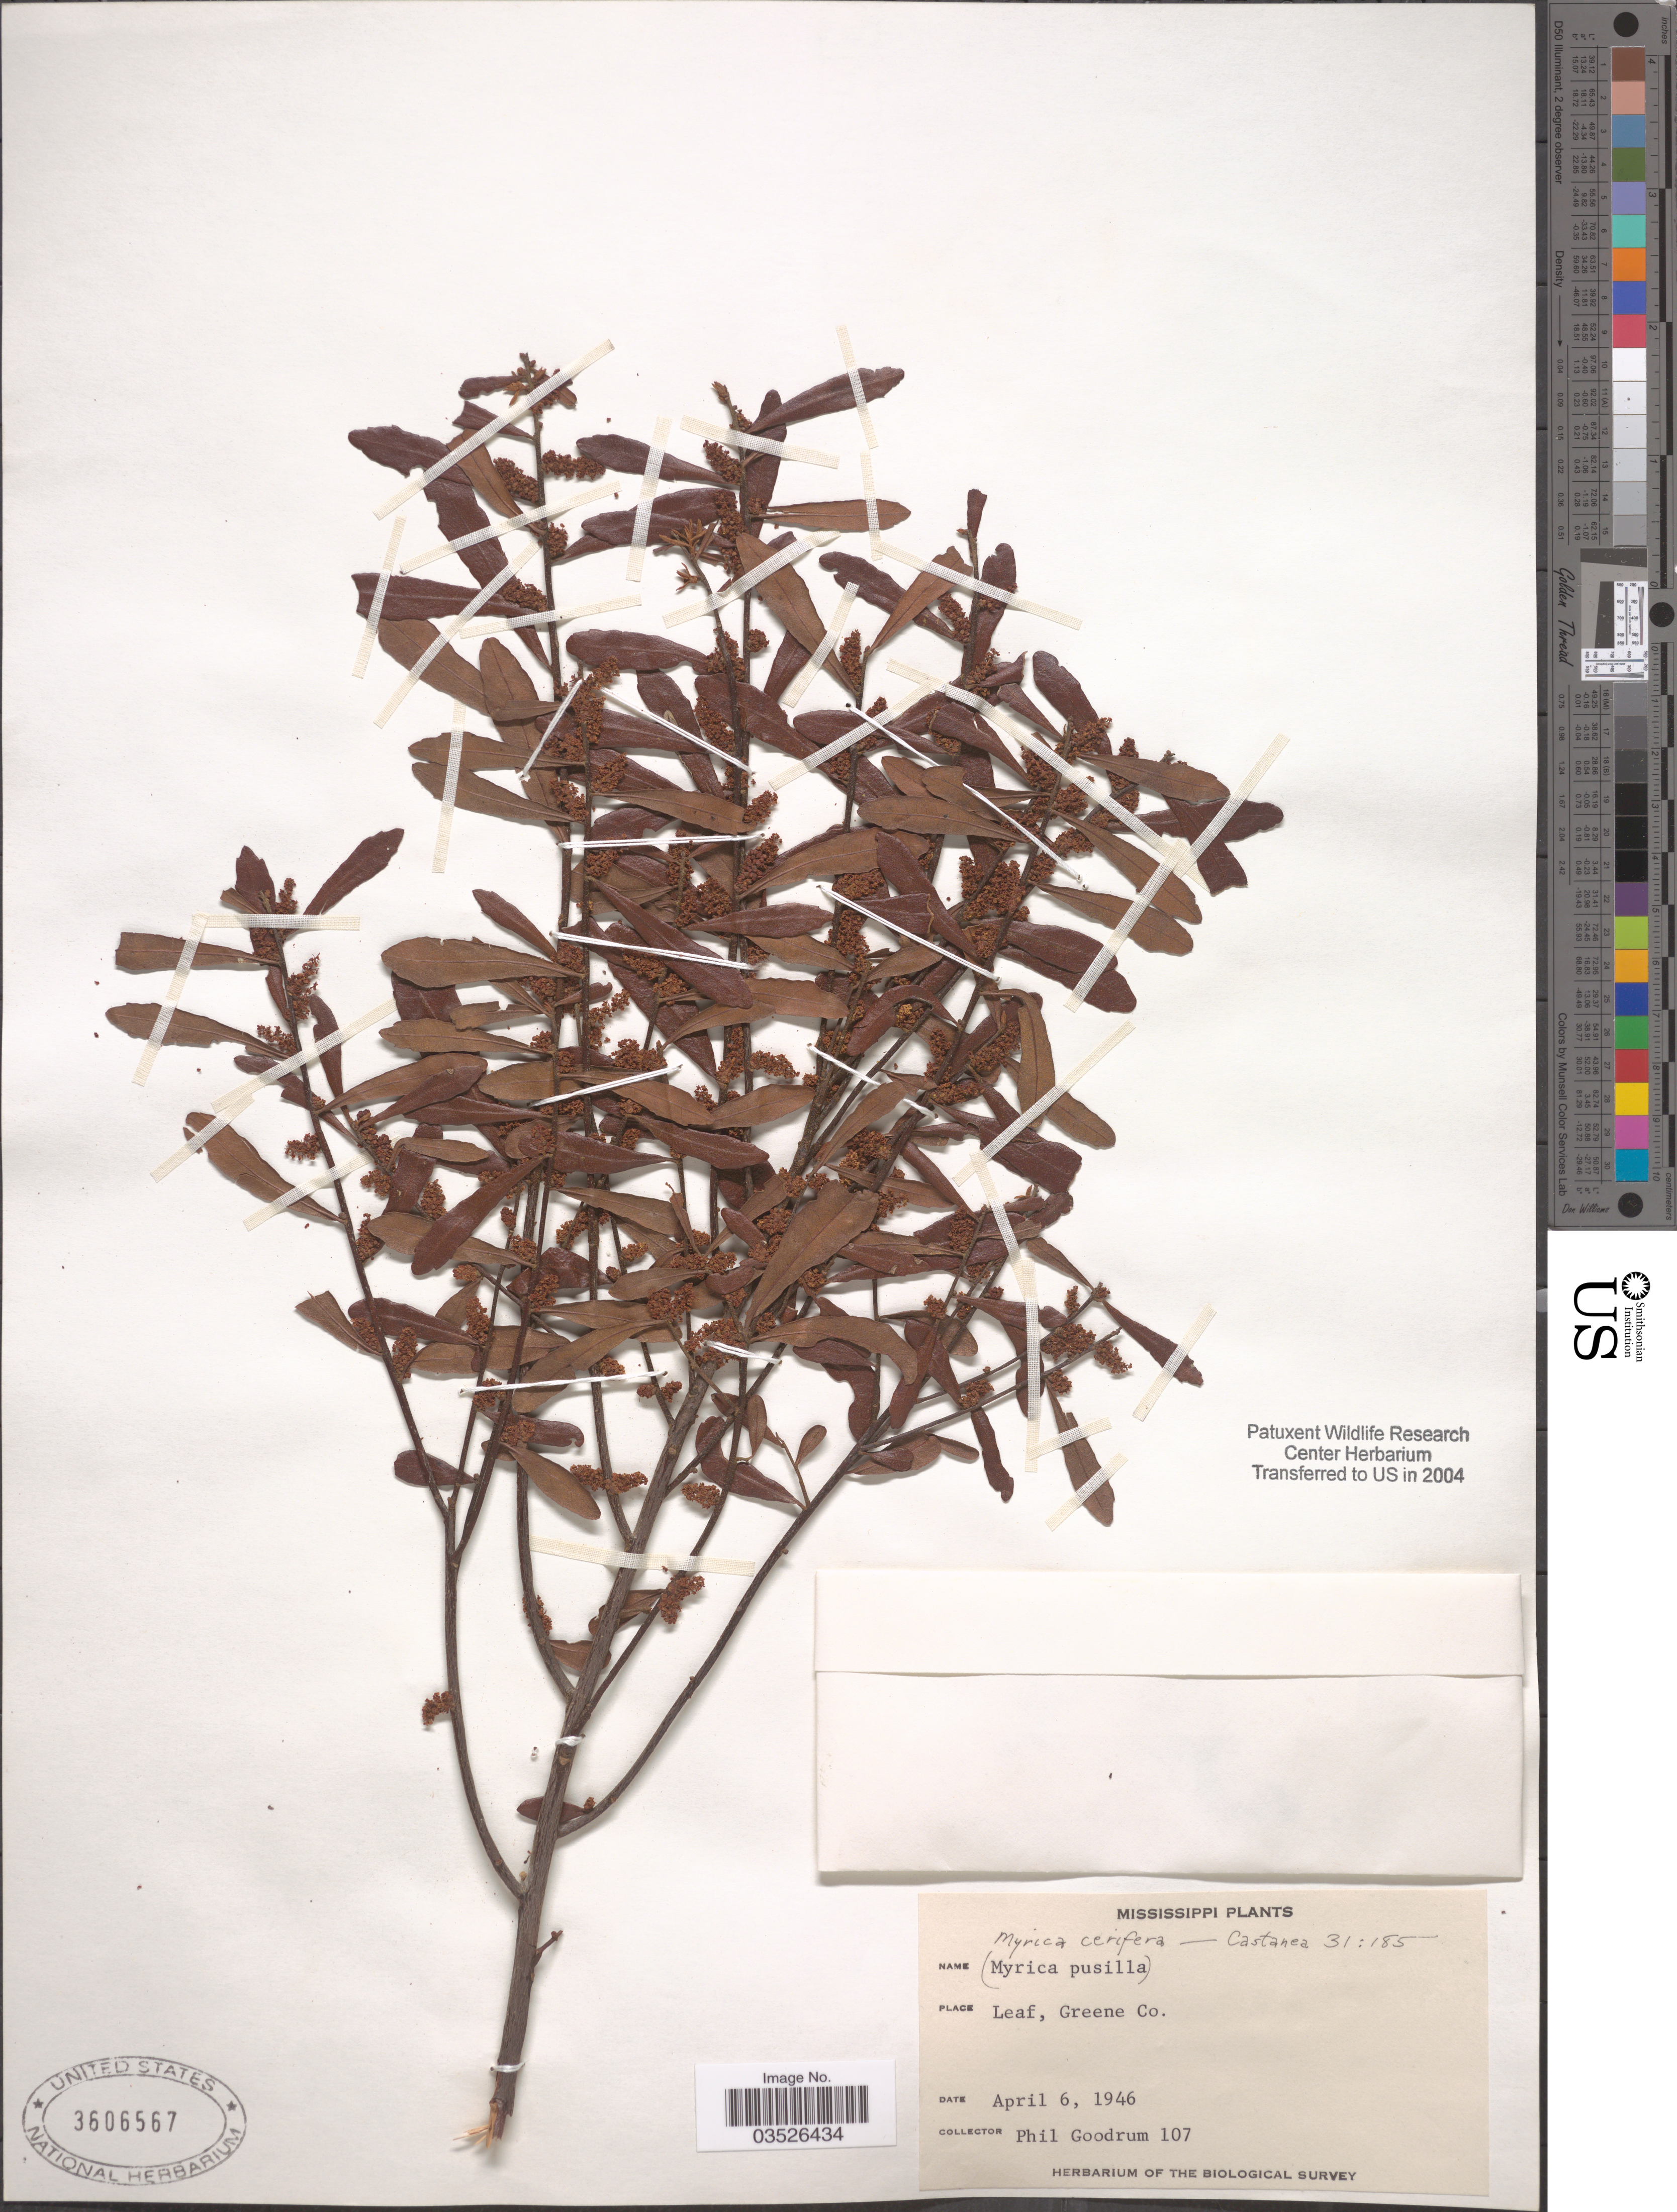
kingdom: Plantae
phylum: Tracheophyta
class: Magnoliopsida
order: Fagales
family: Myricaceae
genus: Morella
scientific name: Morella pumila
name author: (Michx.) Small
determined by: Strong, Mark T., (BOT), Smithsonian Institution - National Museum of Natural History (UNITED STATES)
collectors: P. Goodrum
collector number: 107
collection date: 1946-04-06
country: United States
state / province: Mississippi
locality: Leaf, Greene Co.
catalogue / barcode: US 3606567